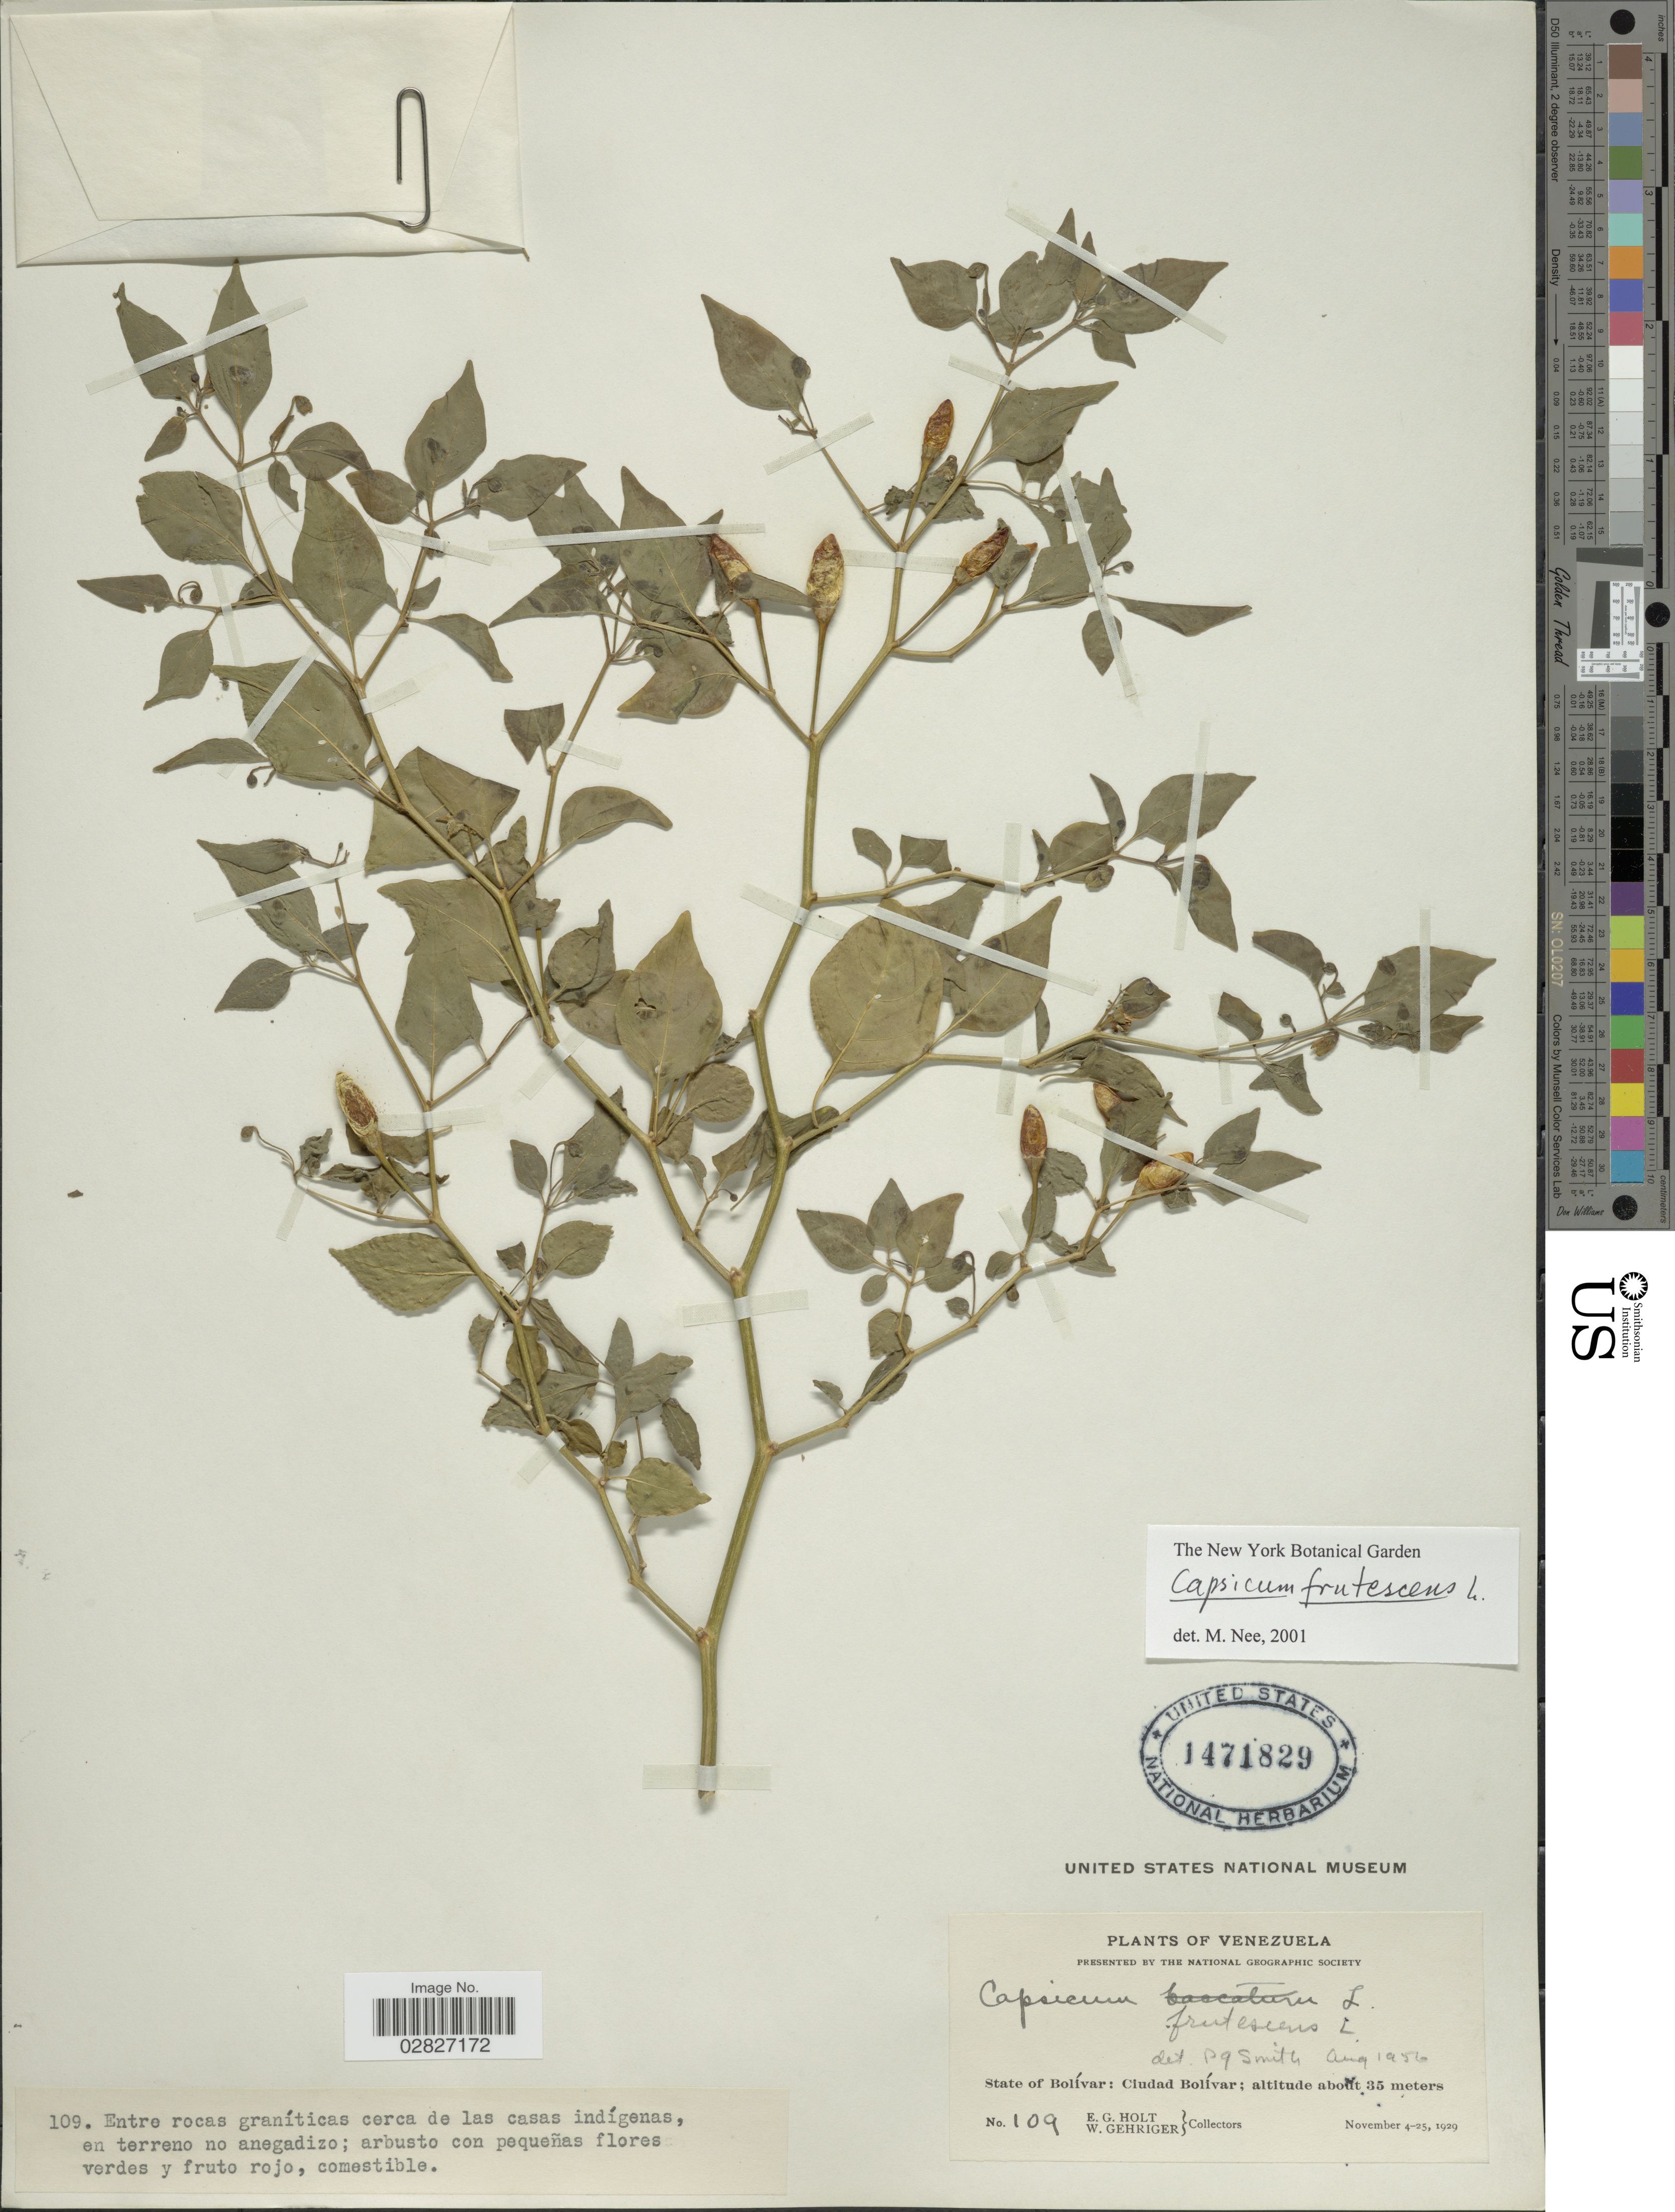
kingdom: Plantae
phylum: Tracheophyta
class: Magnoliopsida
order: Solanales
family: Solanaceae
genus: Capsicum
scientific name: Capsicum frutescens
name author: L.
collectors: E. G. Holt & W. Gehriger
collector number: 109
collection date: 1929-11-04/1929-11-25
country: Venezuela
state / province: Bolivar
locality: Ciudad Bolívar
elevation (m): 35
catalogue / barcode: US 1471829